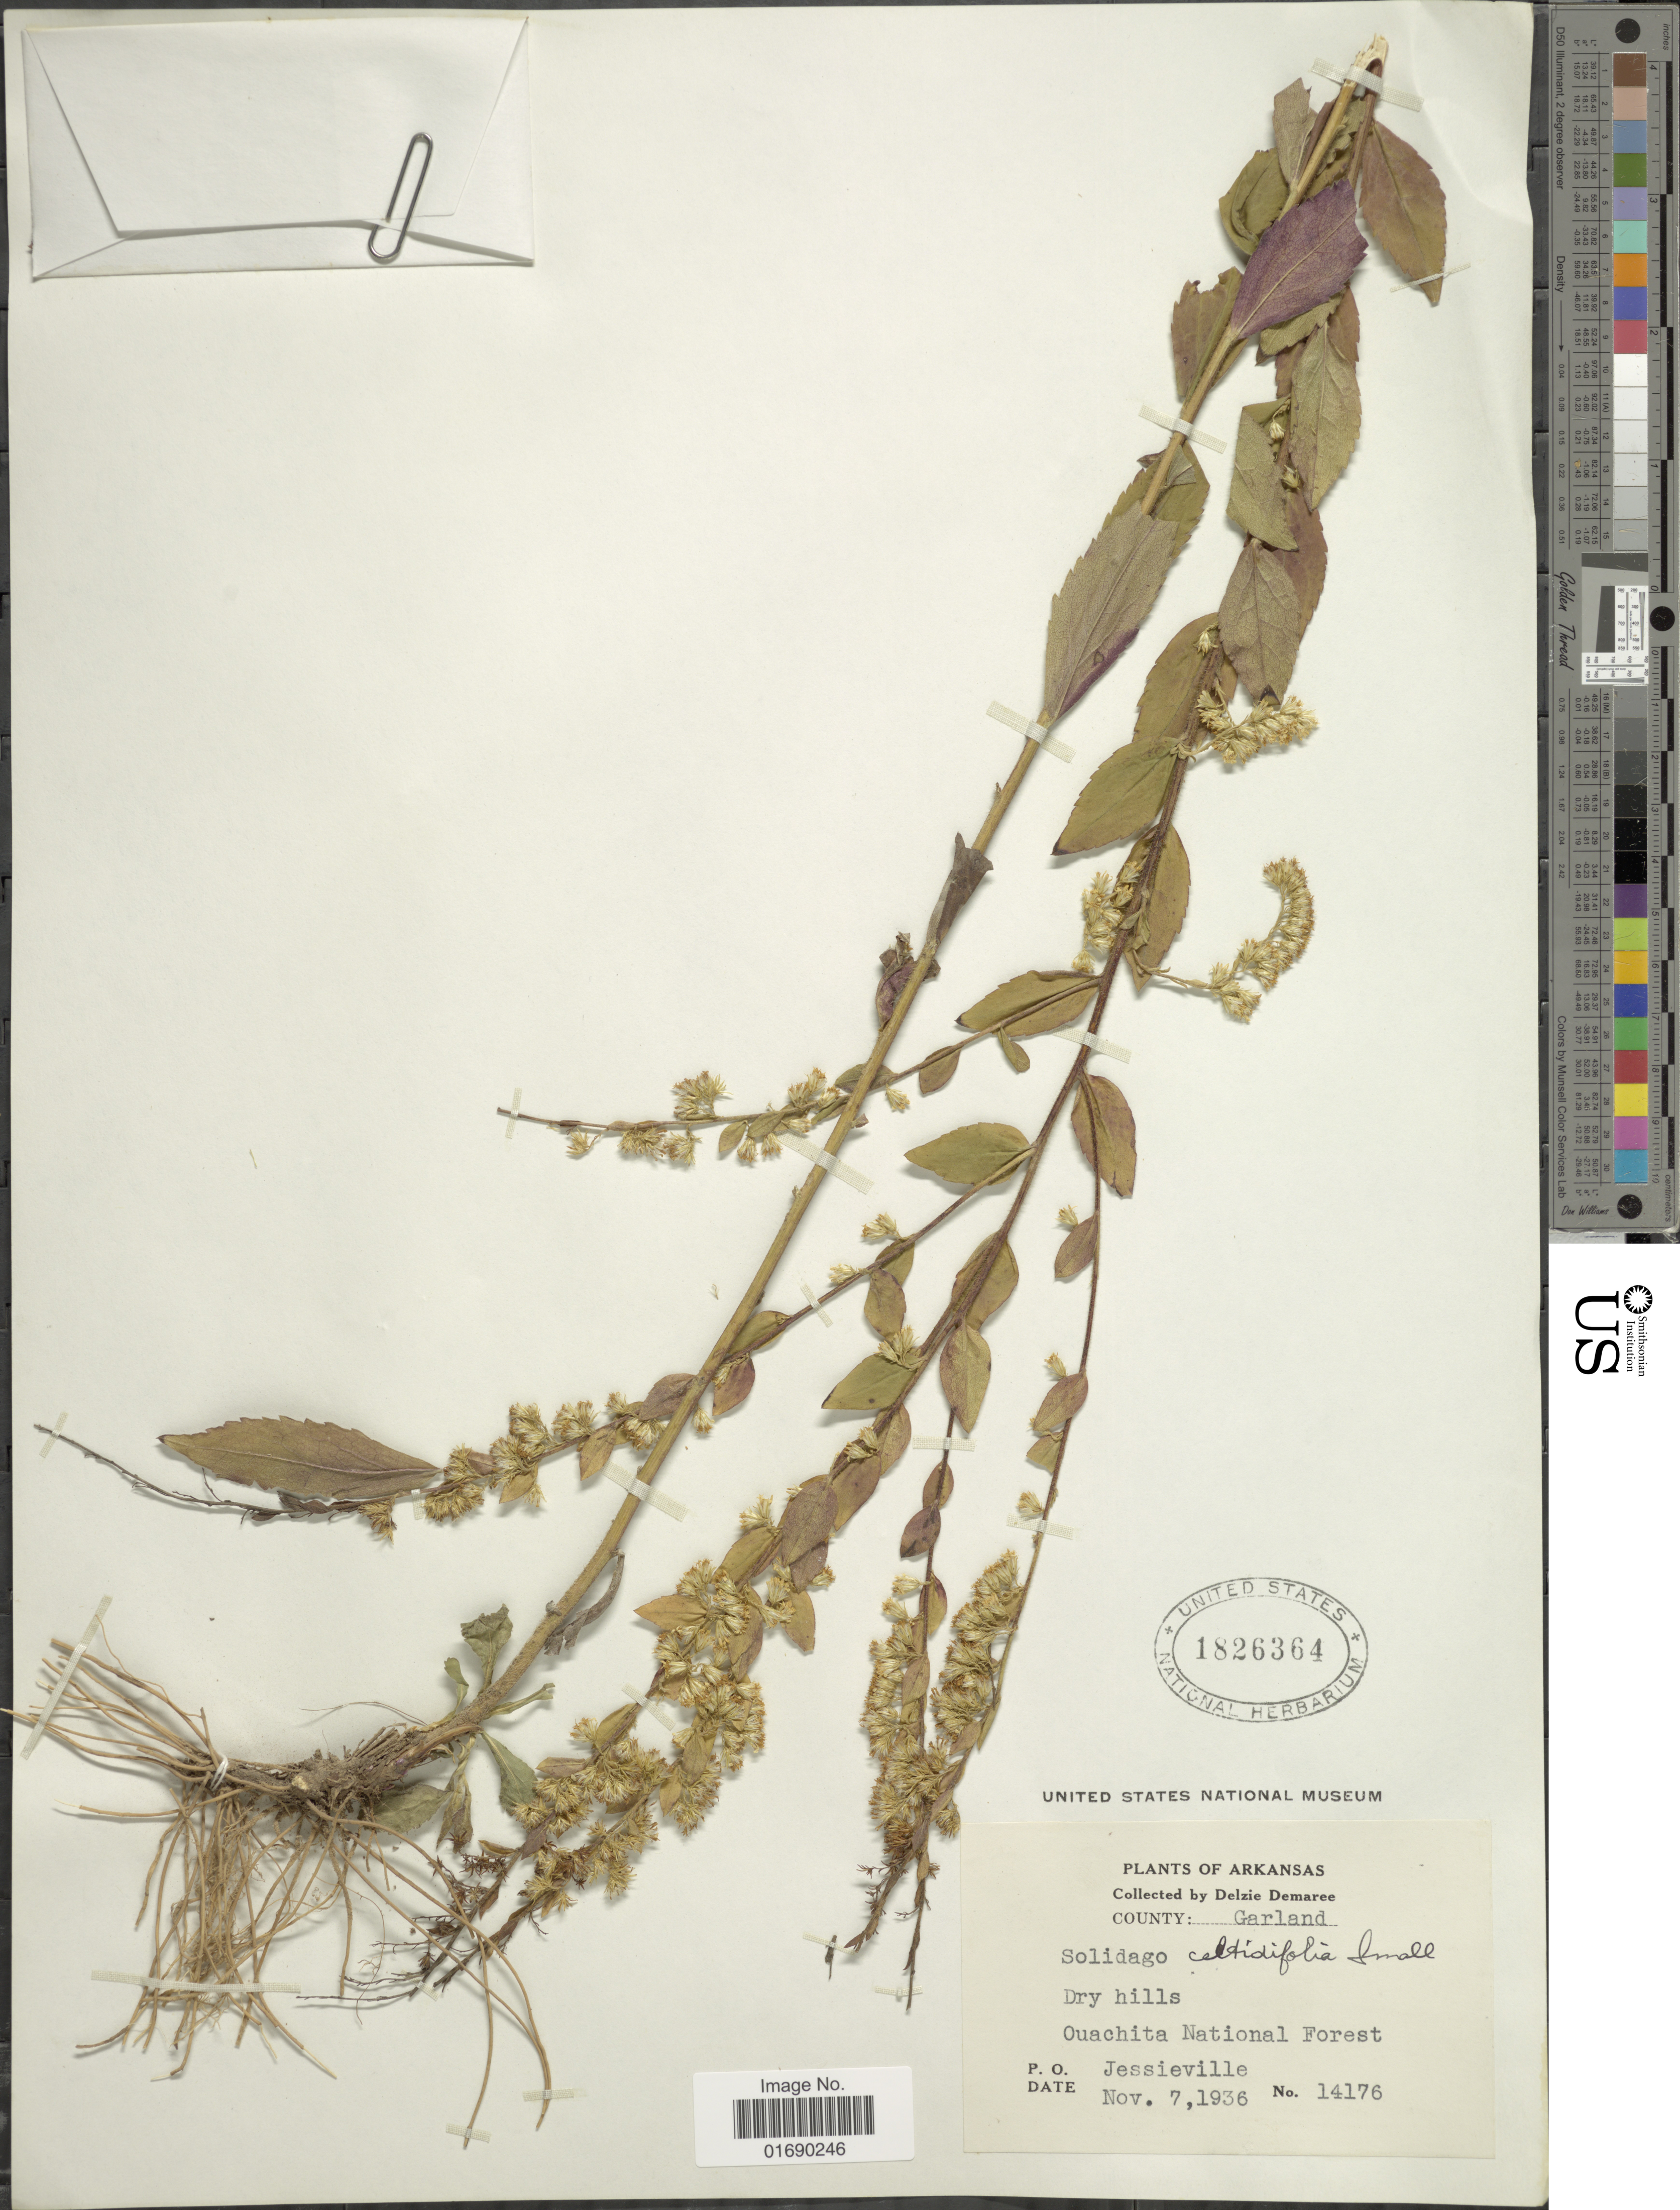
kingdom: Plantae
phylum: Tracheophyta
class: Magnoliopsida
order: Asterales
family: Asteraceae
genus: Solidago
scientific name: Solidago rugosa var. celtidifolia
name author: (Small) Fernald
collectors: D. Demaree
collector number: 14176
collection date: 1936-11-07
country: United States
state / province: Arkansas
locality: County: Garland, Dry hills, Ouachita National Forest, P.O. Jessieville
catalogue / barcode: US 1826364